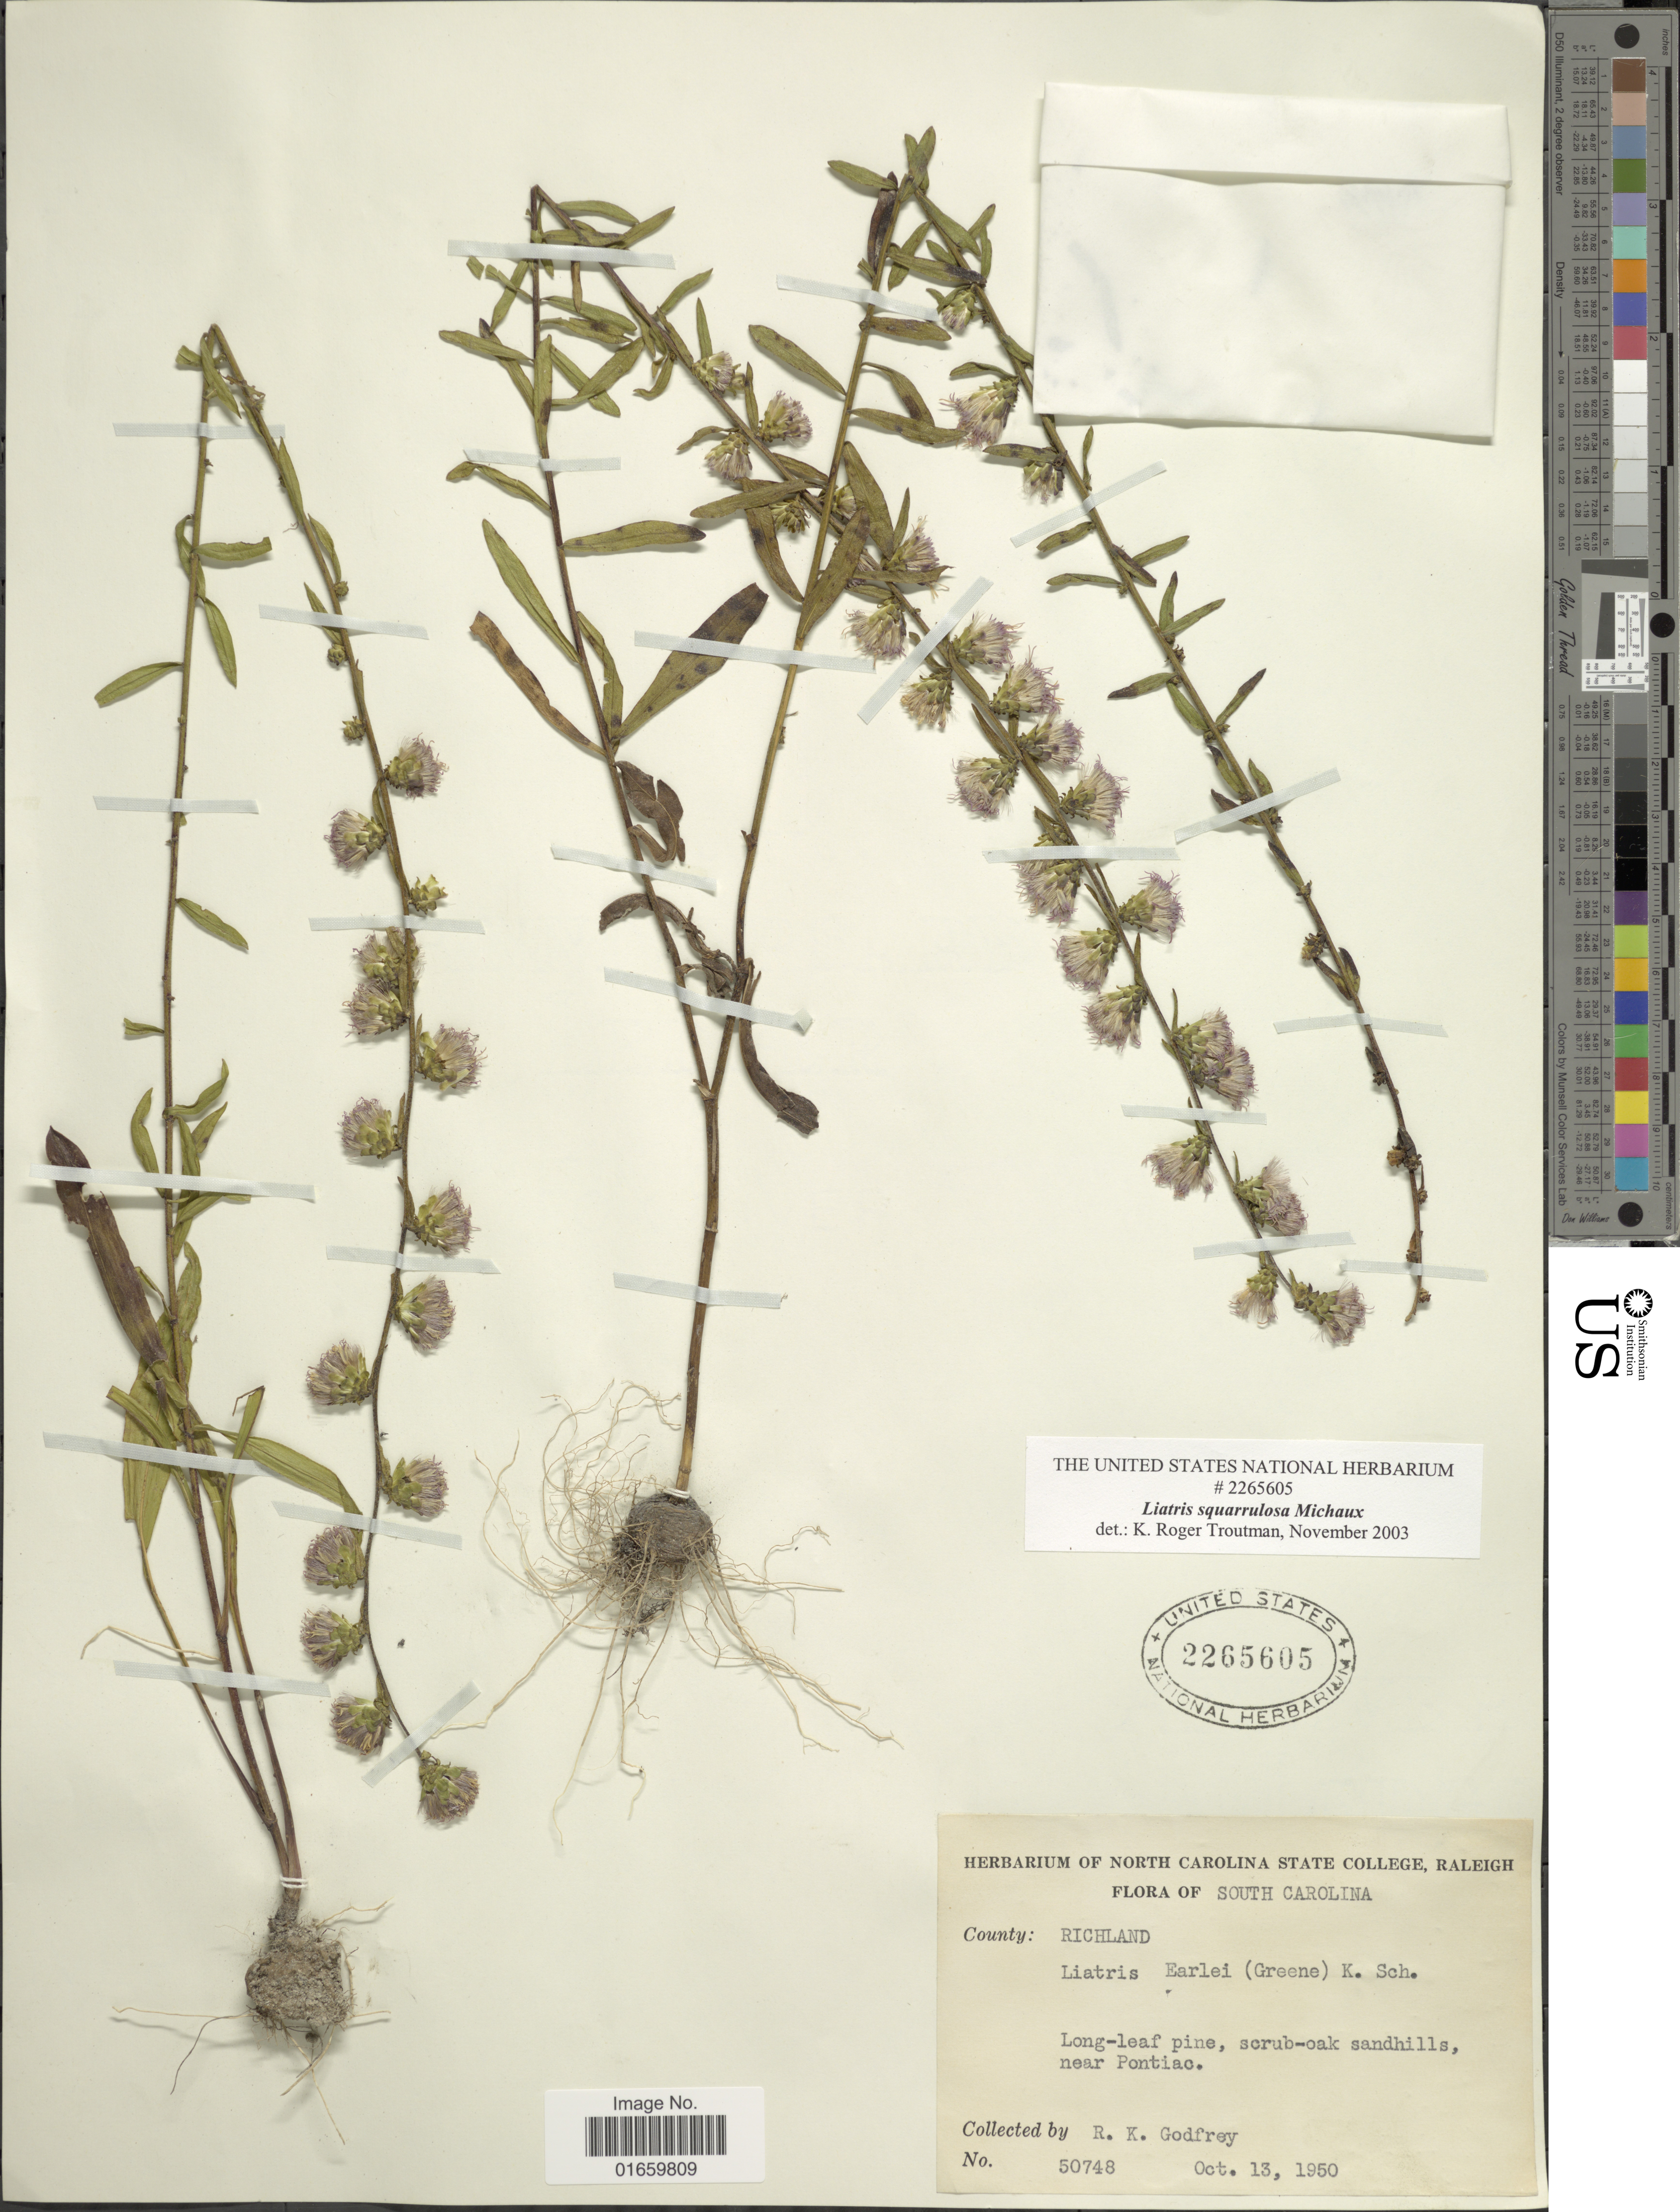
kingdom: Plantae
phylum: Tracheophyta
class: Magnoliopsida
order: Asterales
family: Asteraceae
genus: Liatris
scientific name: Liatris squarrulosa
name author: Michx.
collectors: R. K. Godfrey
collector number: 50748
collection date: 1950-10-13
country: United States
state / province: South Carolina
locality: Near Pontiac. Country: Richland.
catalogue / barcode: US 2265605